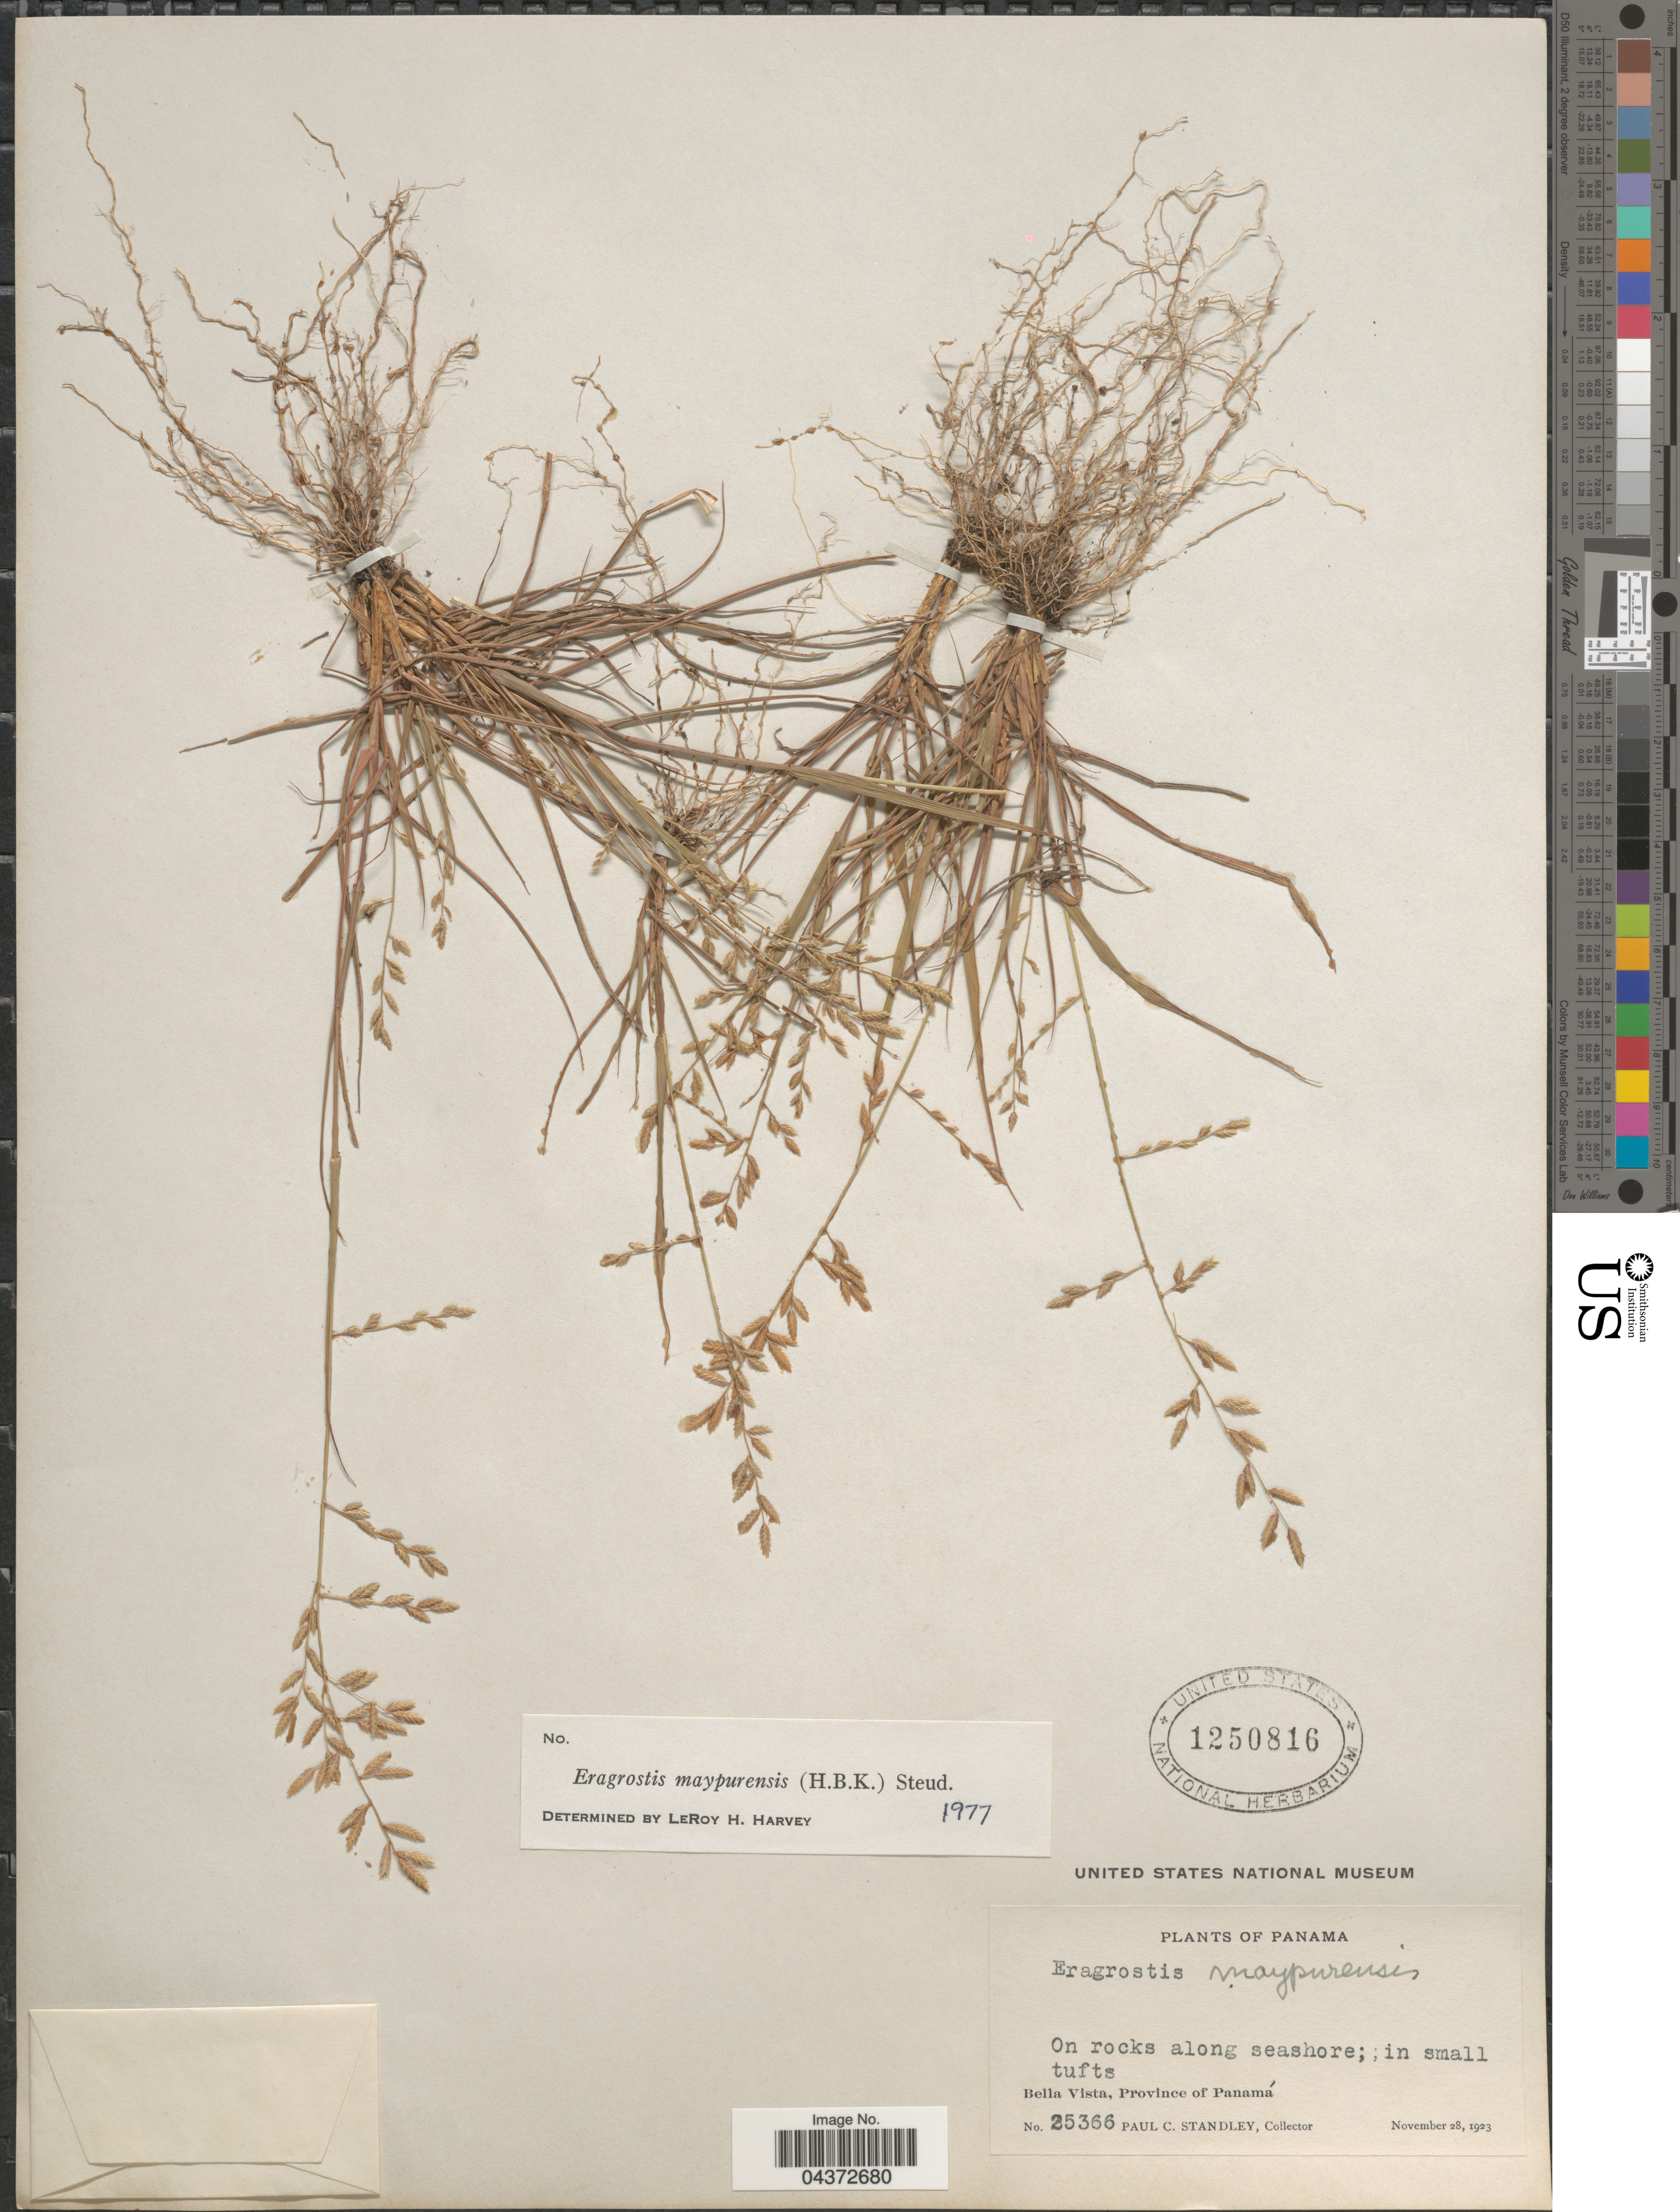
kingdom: Plantae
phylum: Tracheophyta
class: Liliopsida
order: Poales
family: Poaceae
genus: Eragrostis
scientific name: Eragrostis maypurensis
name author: (Kunth) Steud.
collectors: P. C. Standley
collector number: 25366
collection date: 1923-11-28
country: Panama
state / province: Panamá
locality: On rocks along seashore; Bella Vista.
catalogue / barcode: US 1250816